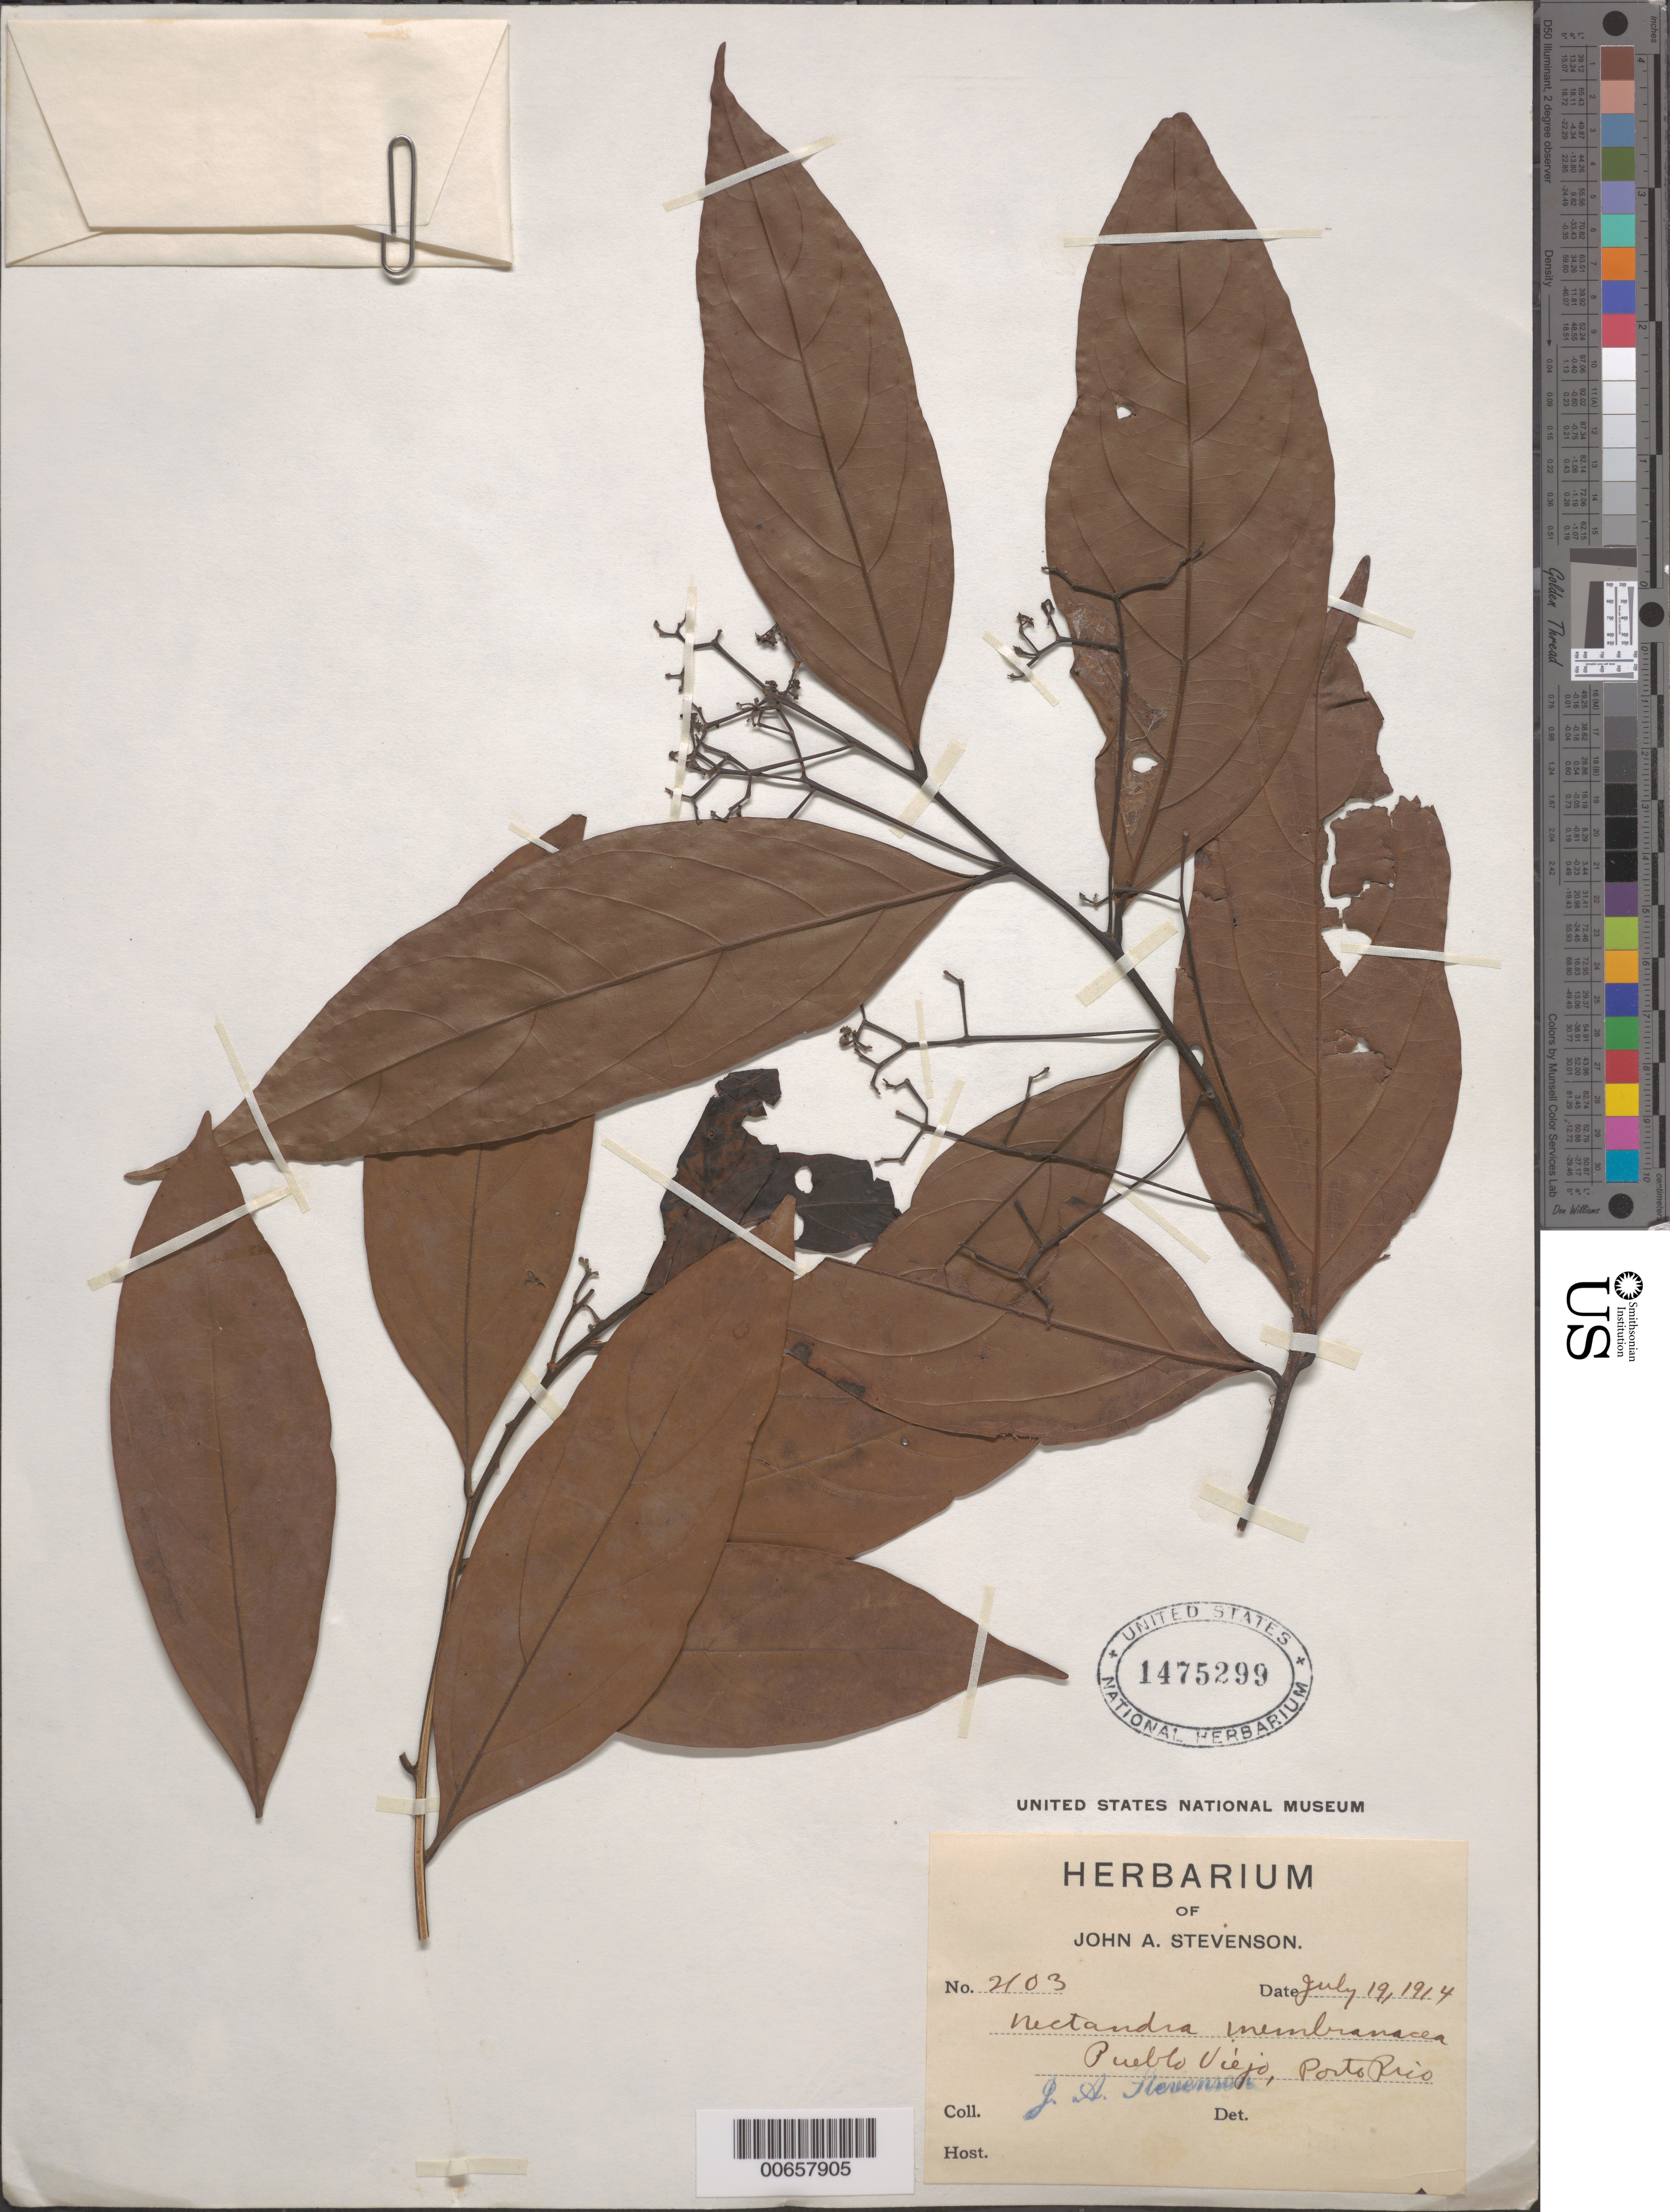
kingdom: Plantae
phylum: Tracheophyta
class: Magnoliopsida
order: Laurales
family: Lauraceae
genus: Nectandra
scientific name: Nectandra membranacea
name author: (Sw.) Griseb.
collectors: J. Stevenson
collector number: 2103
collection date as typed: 19 Jul 1914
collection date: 1914-07-19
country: Puerto Rico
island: Greater Antilles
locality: Pueblo Viejo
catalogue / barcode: US 1475299